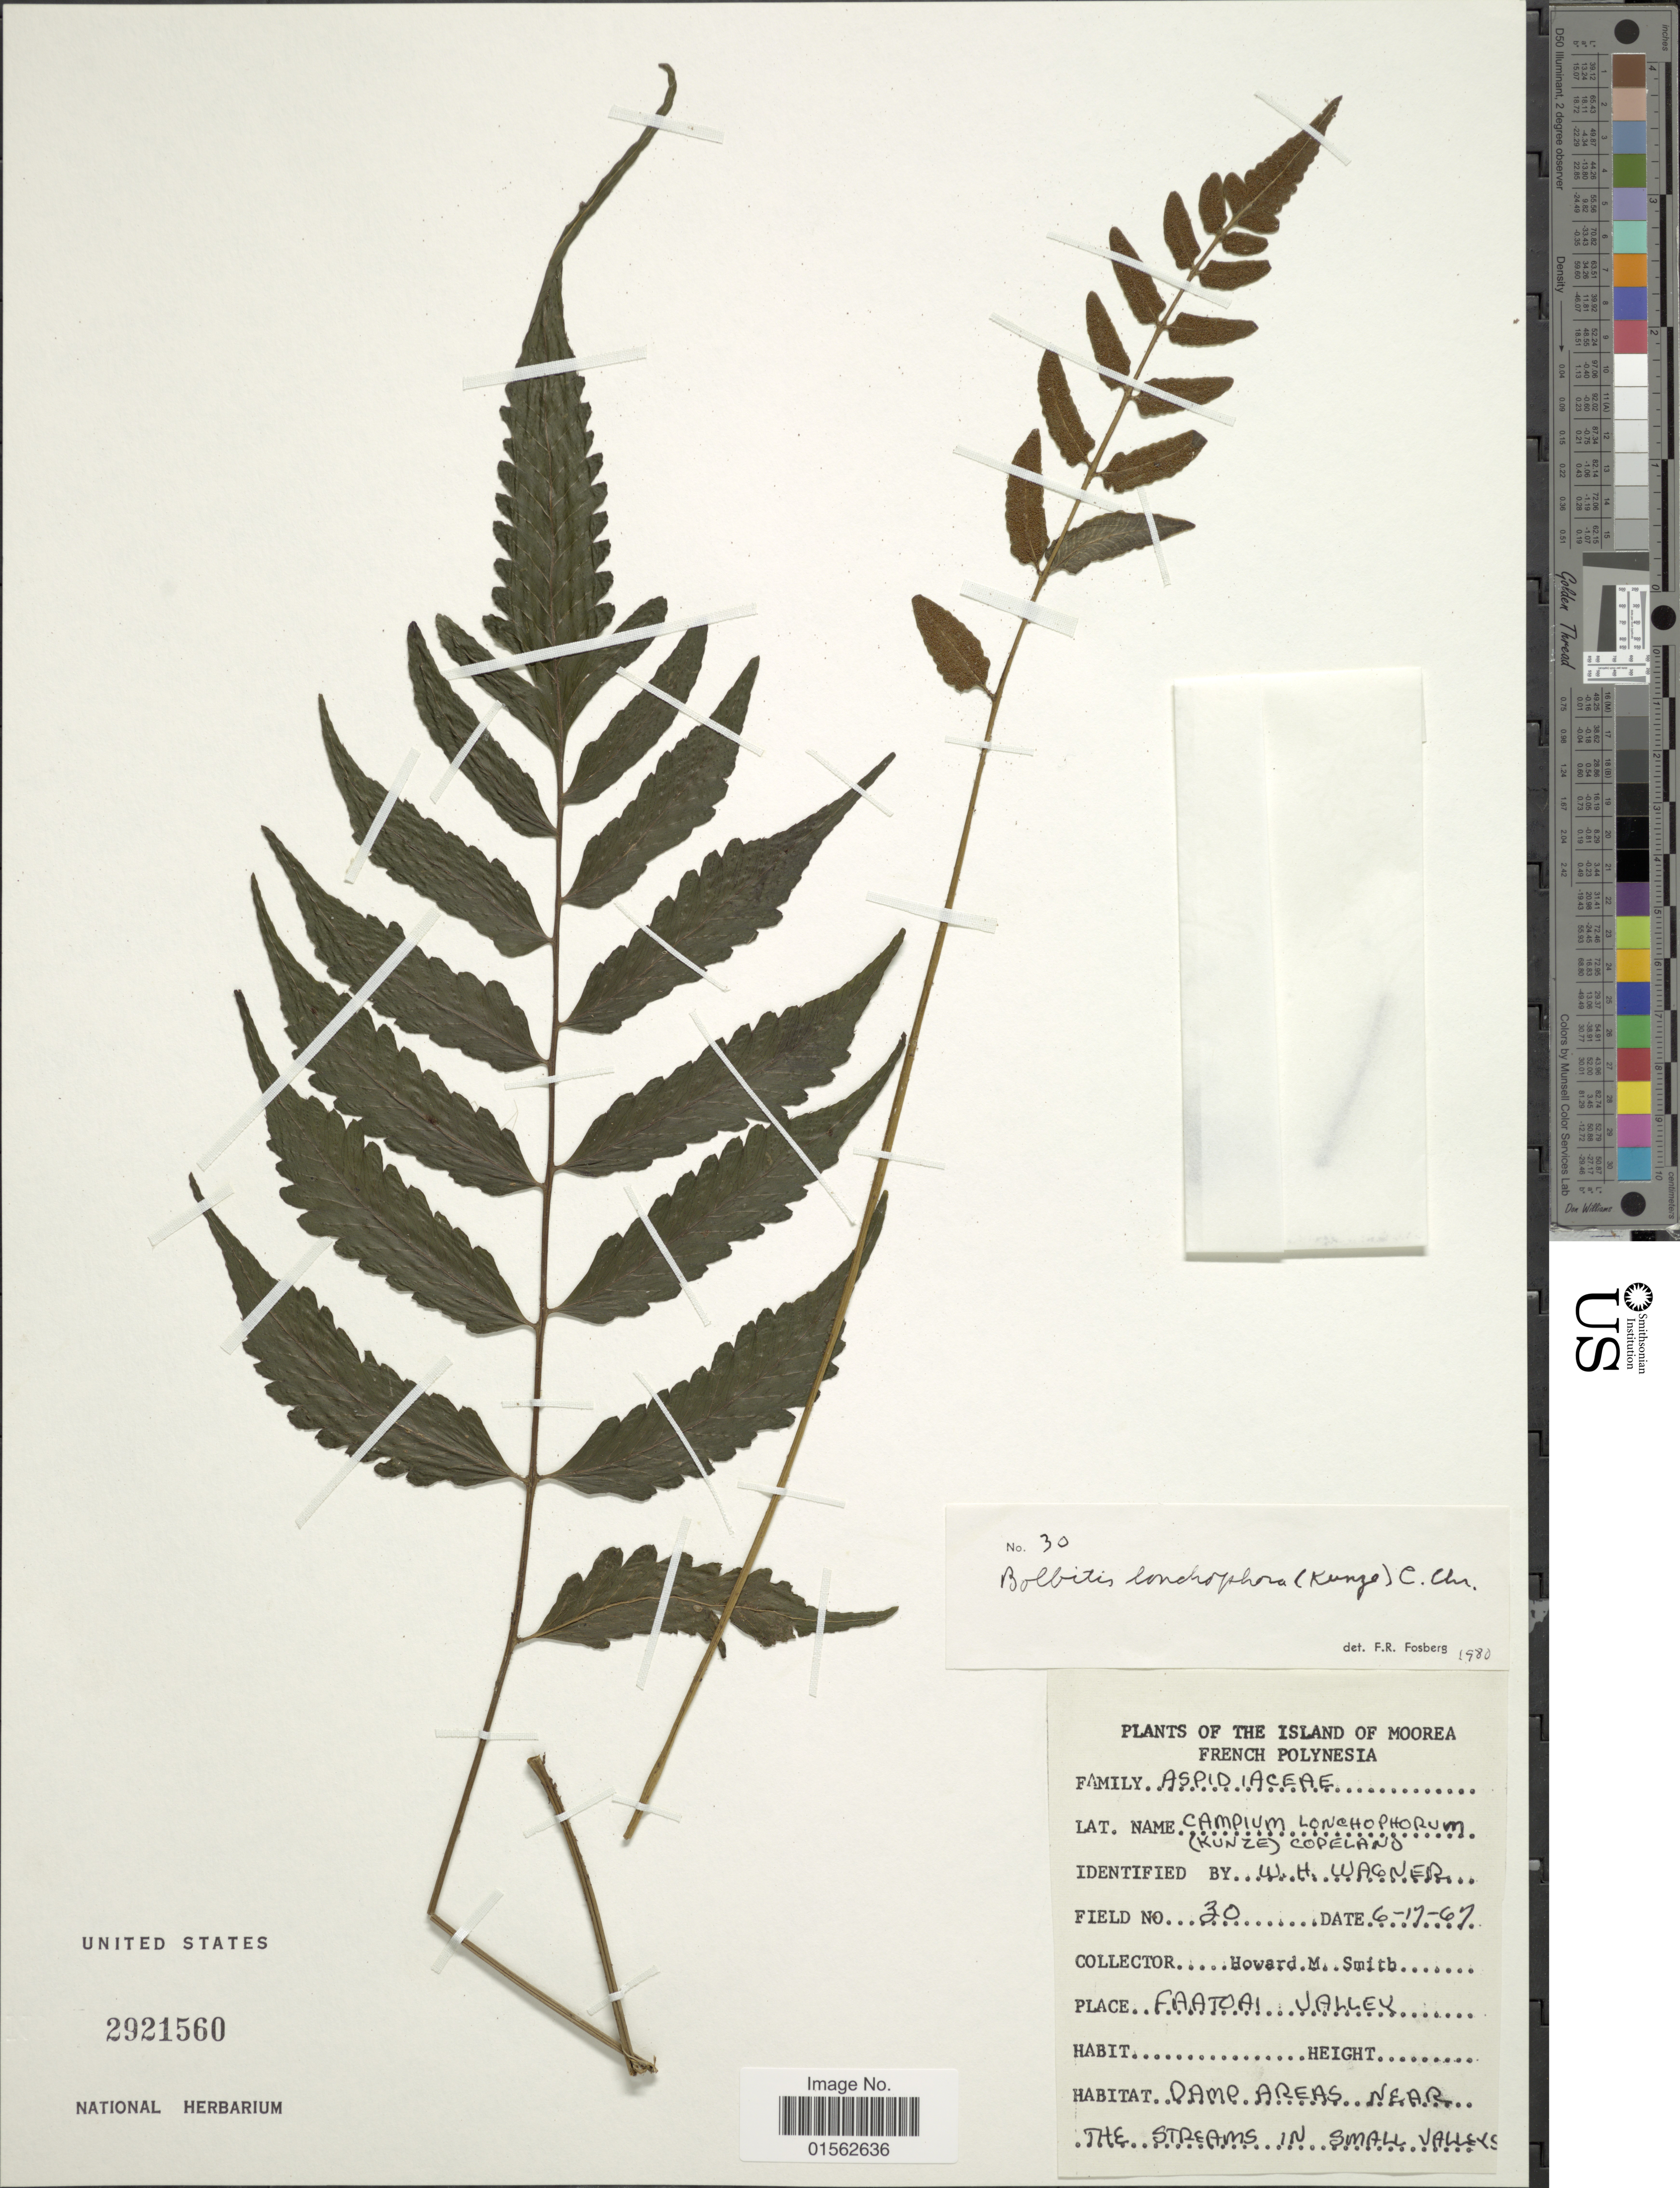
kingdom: Plantae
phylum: Tracheophyta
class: Polypodiopsida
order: Polypodiales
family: Dryopteridaceae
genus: Bolbitis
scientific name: Bolbitis lonchophora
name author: (Fée) C. Chr.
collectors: H. M. Smith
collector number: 30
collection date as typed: Transcribed d/m/y: 17/6/67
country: French Polynesia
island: Moorea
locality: Island of Moorea, French Polynesia, Faatoai Valley, damp areas near the streams in small valley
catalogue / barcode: US 2921560